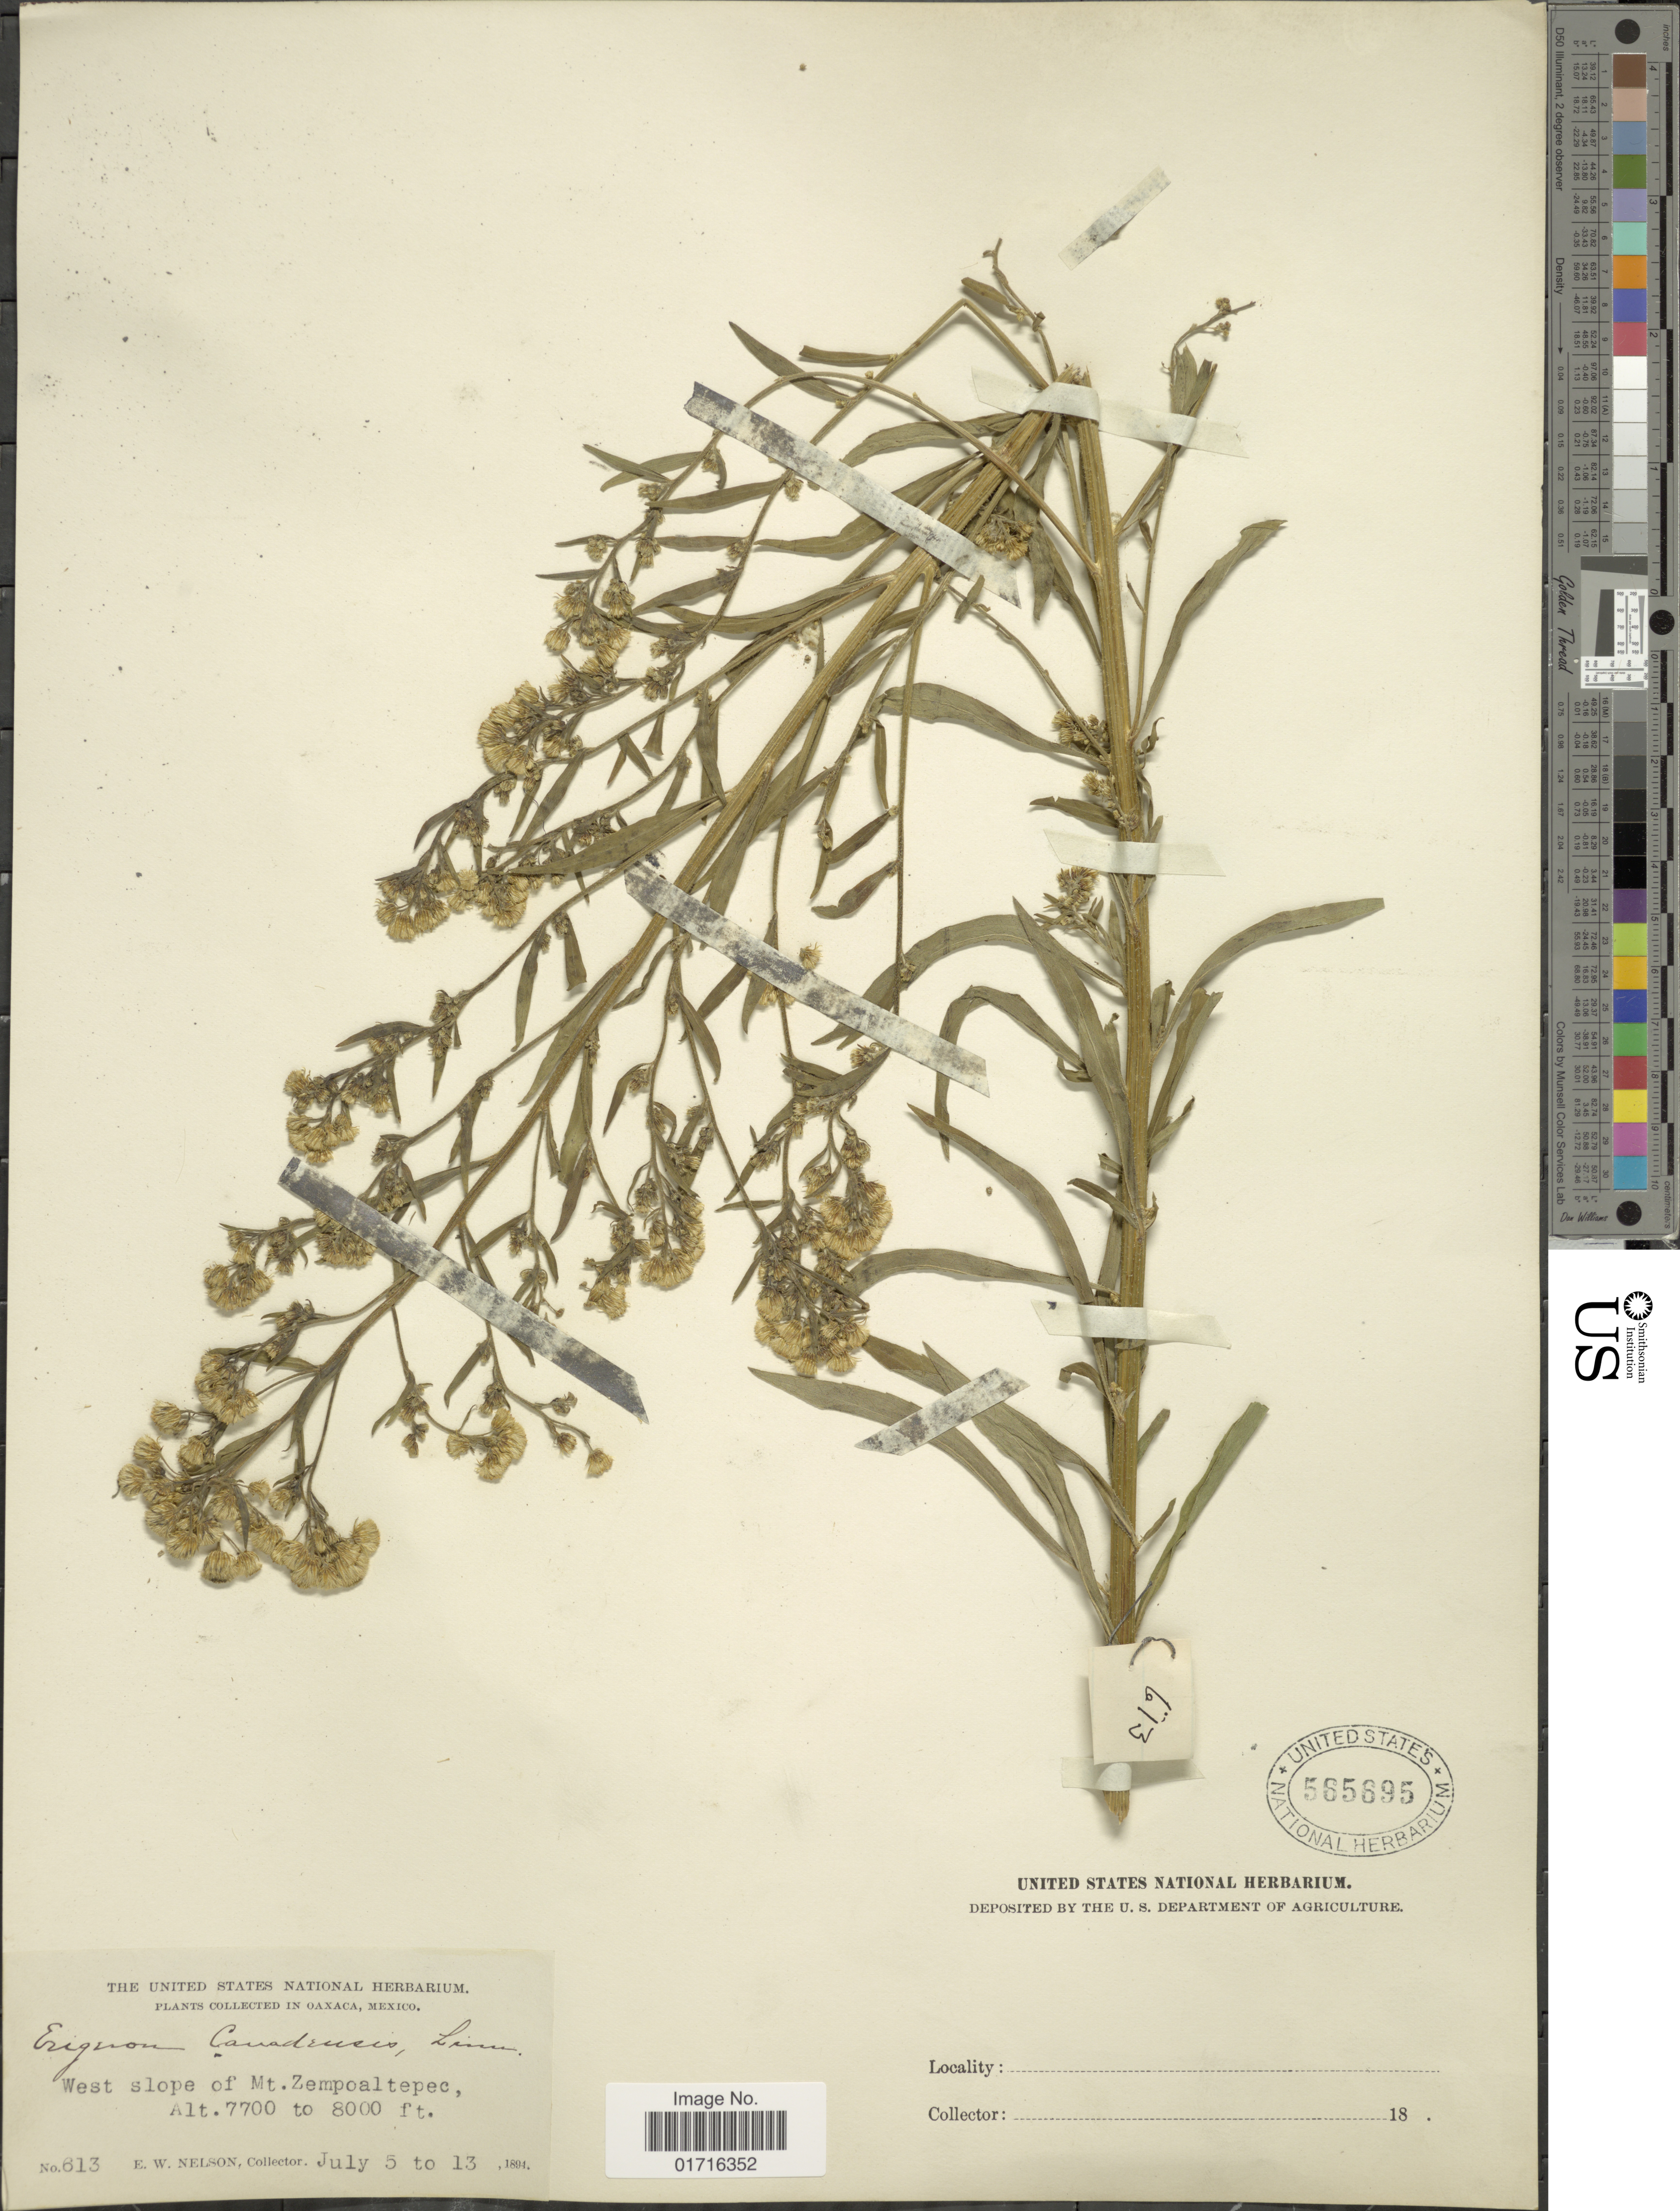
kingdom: Plantae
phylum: Tracheophyta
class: Magnoliopsida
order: Asterales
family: Asteraceae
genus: Conyza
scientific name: Conyza canadensis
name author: (L.) Cronq.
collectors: E. W. Nelson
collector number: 613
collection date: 1894-07-05/1894-07-13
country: Mexico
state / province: Oaxaca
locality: West slope of Mt. Zempoaltepec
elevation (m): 2347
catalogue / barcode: US 585695